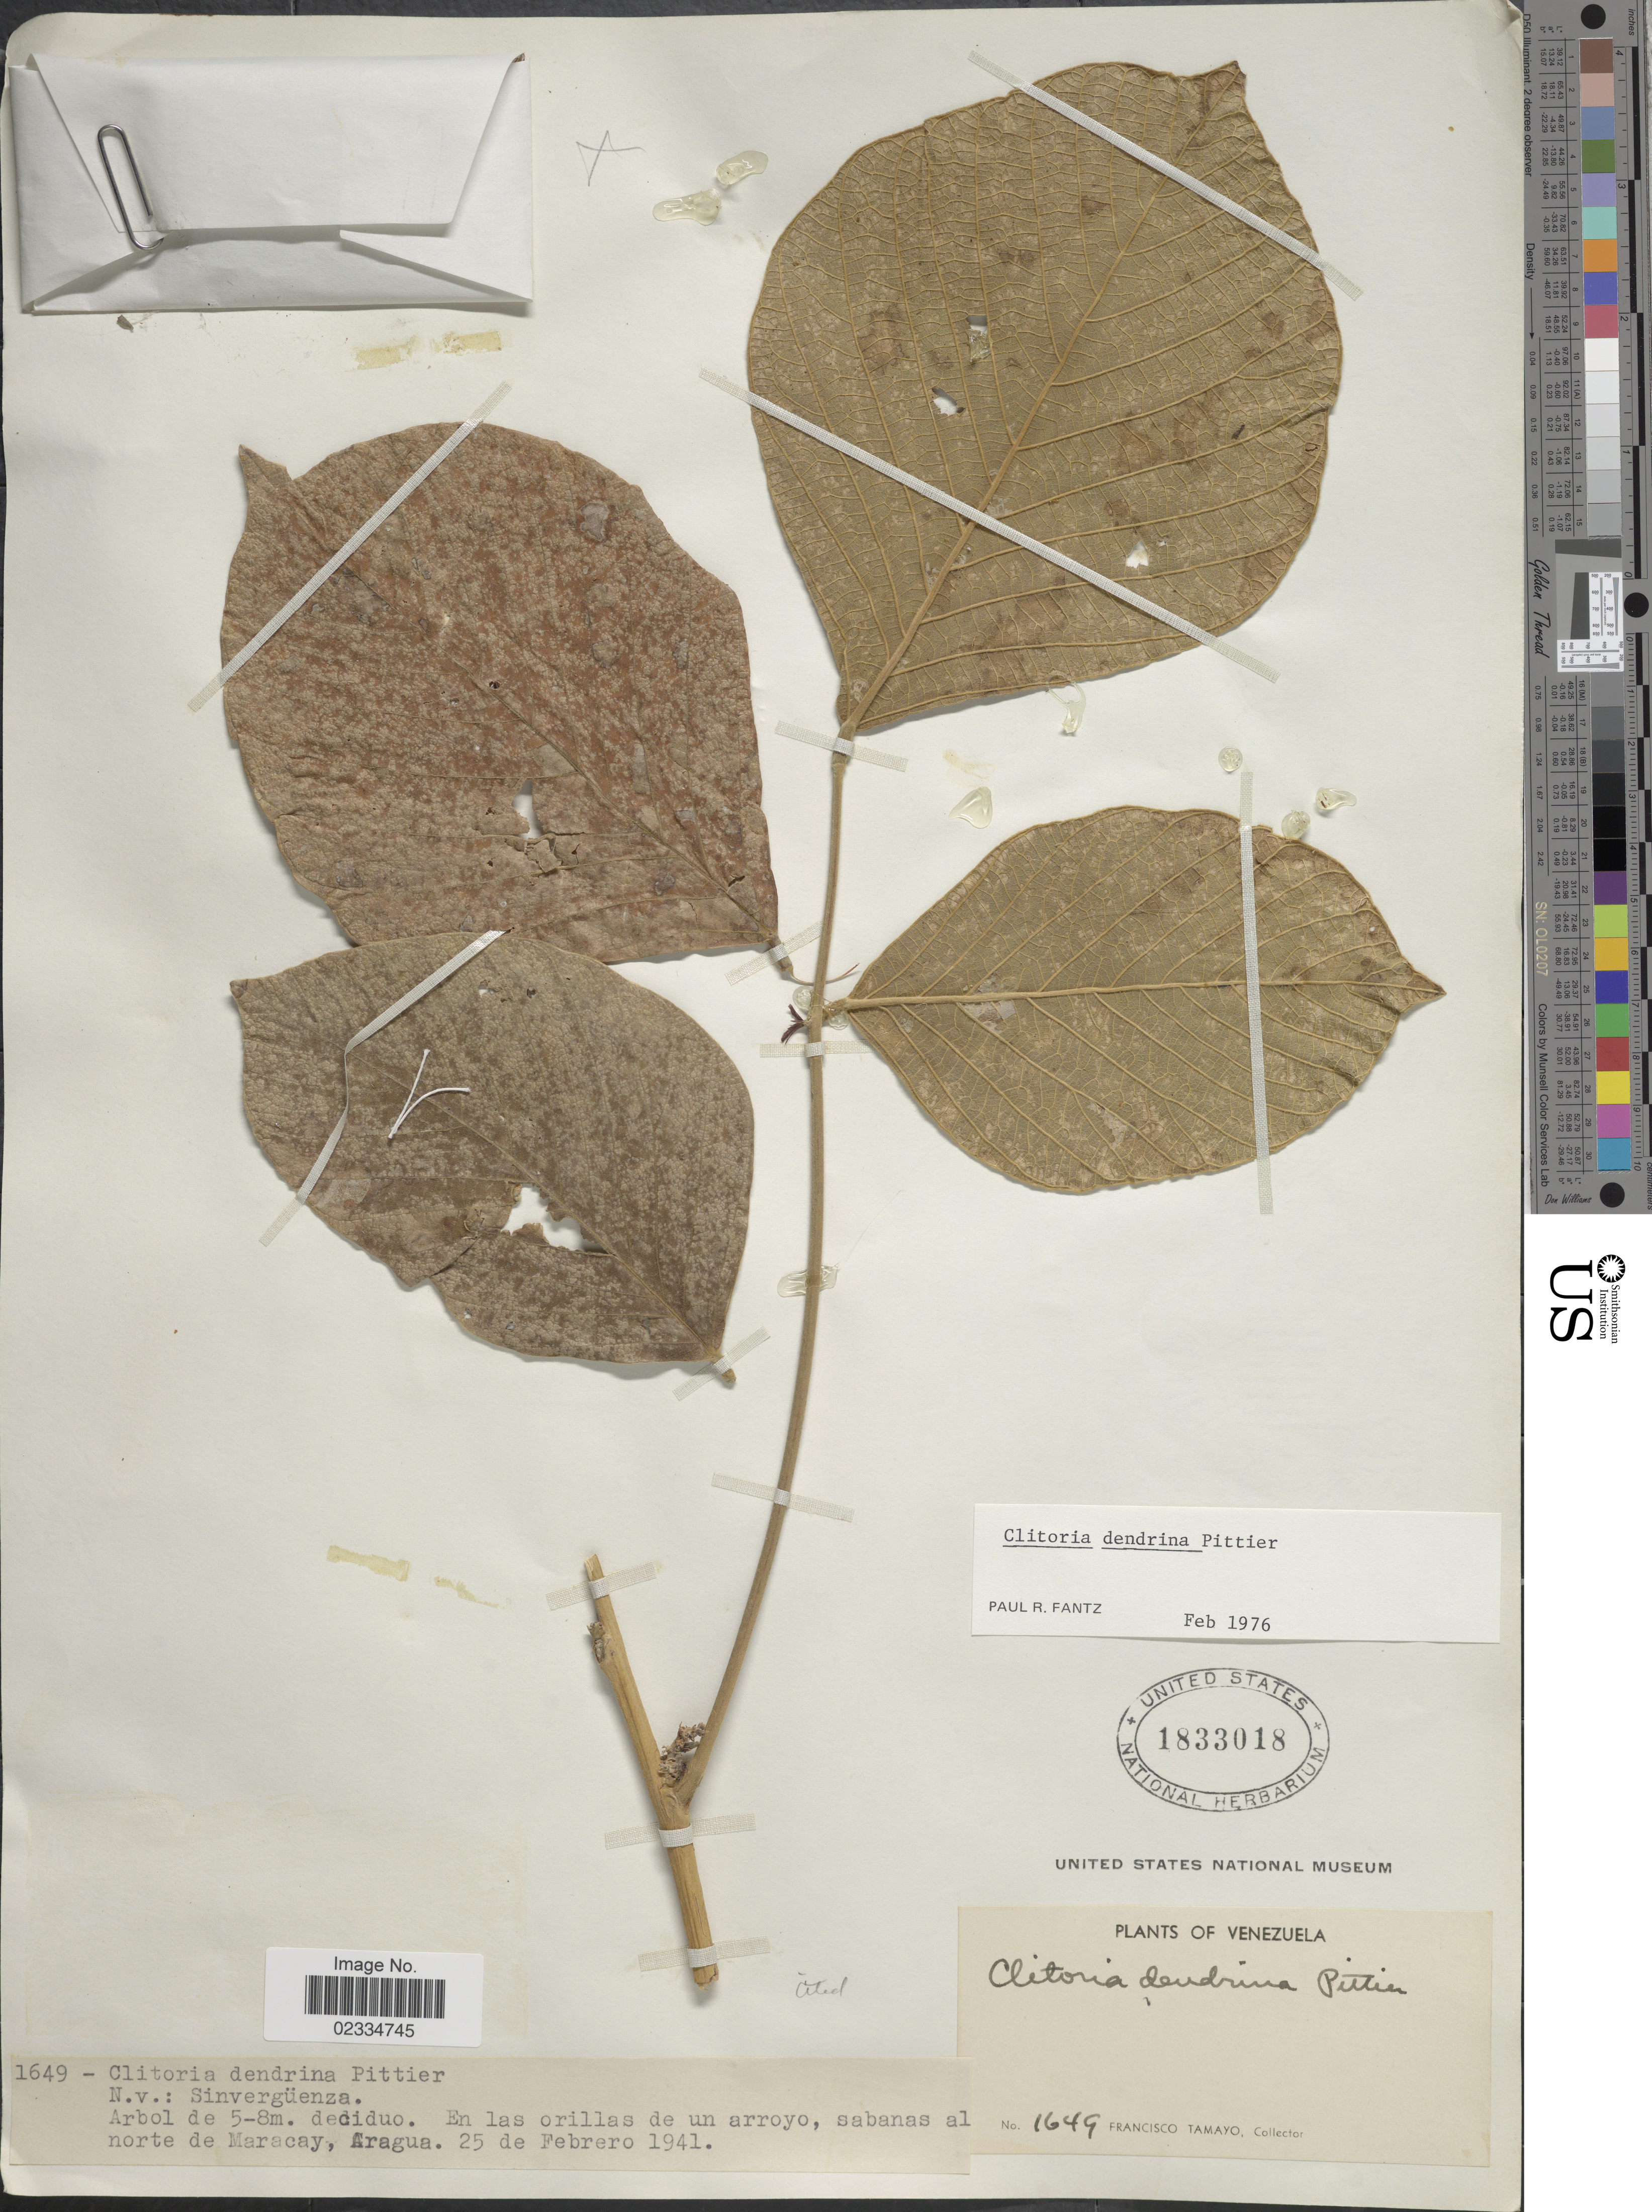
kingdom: Plantae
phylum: Tracheophyta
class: Magnoliopsida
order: Fabales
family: Fabaceae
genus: Clitoria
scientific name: Clitoria dendrina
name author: Pittier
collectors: F. Tamayo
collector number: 1649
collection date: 1941-02-25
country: Venezuela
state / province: Aragua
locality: Al norte de Maracay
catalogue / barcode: US 1833018